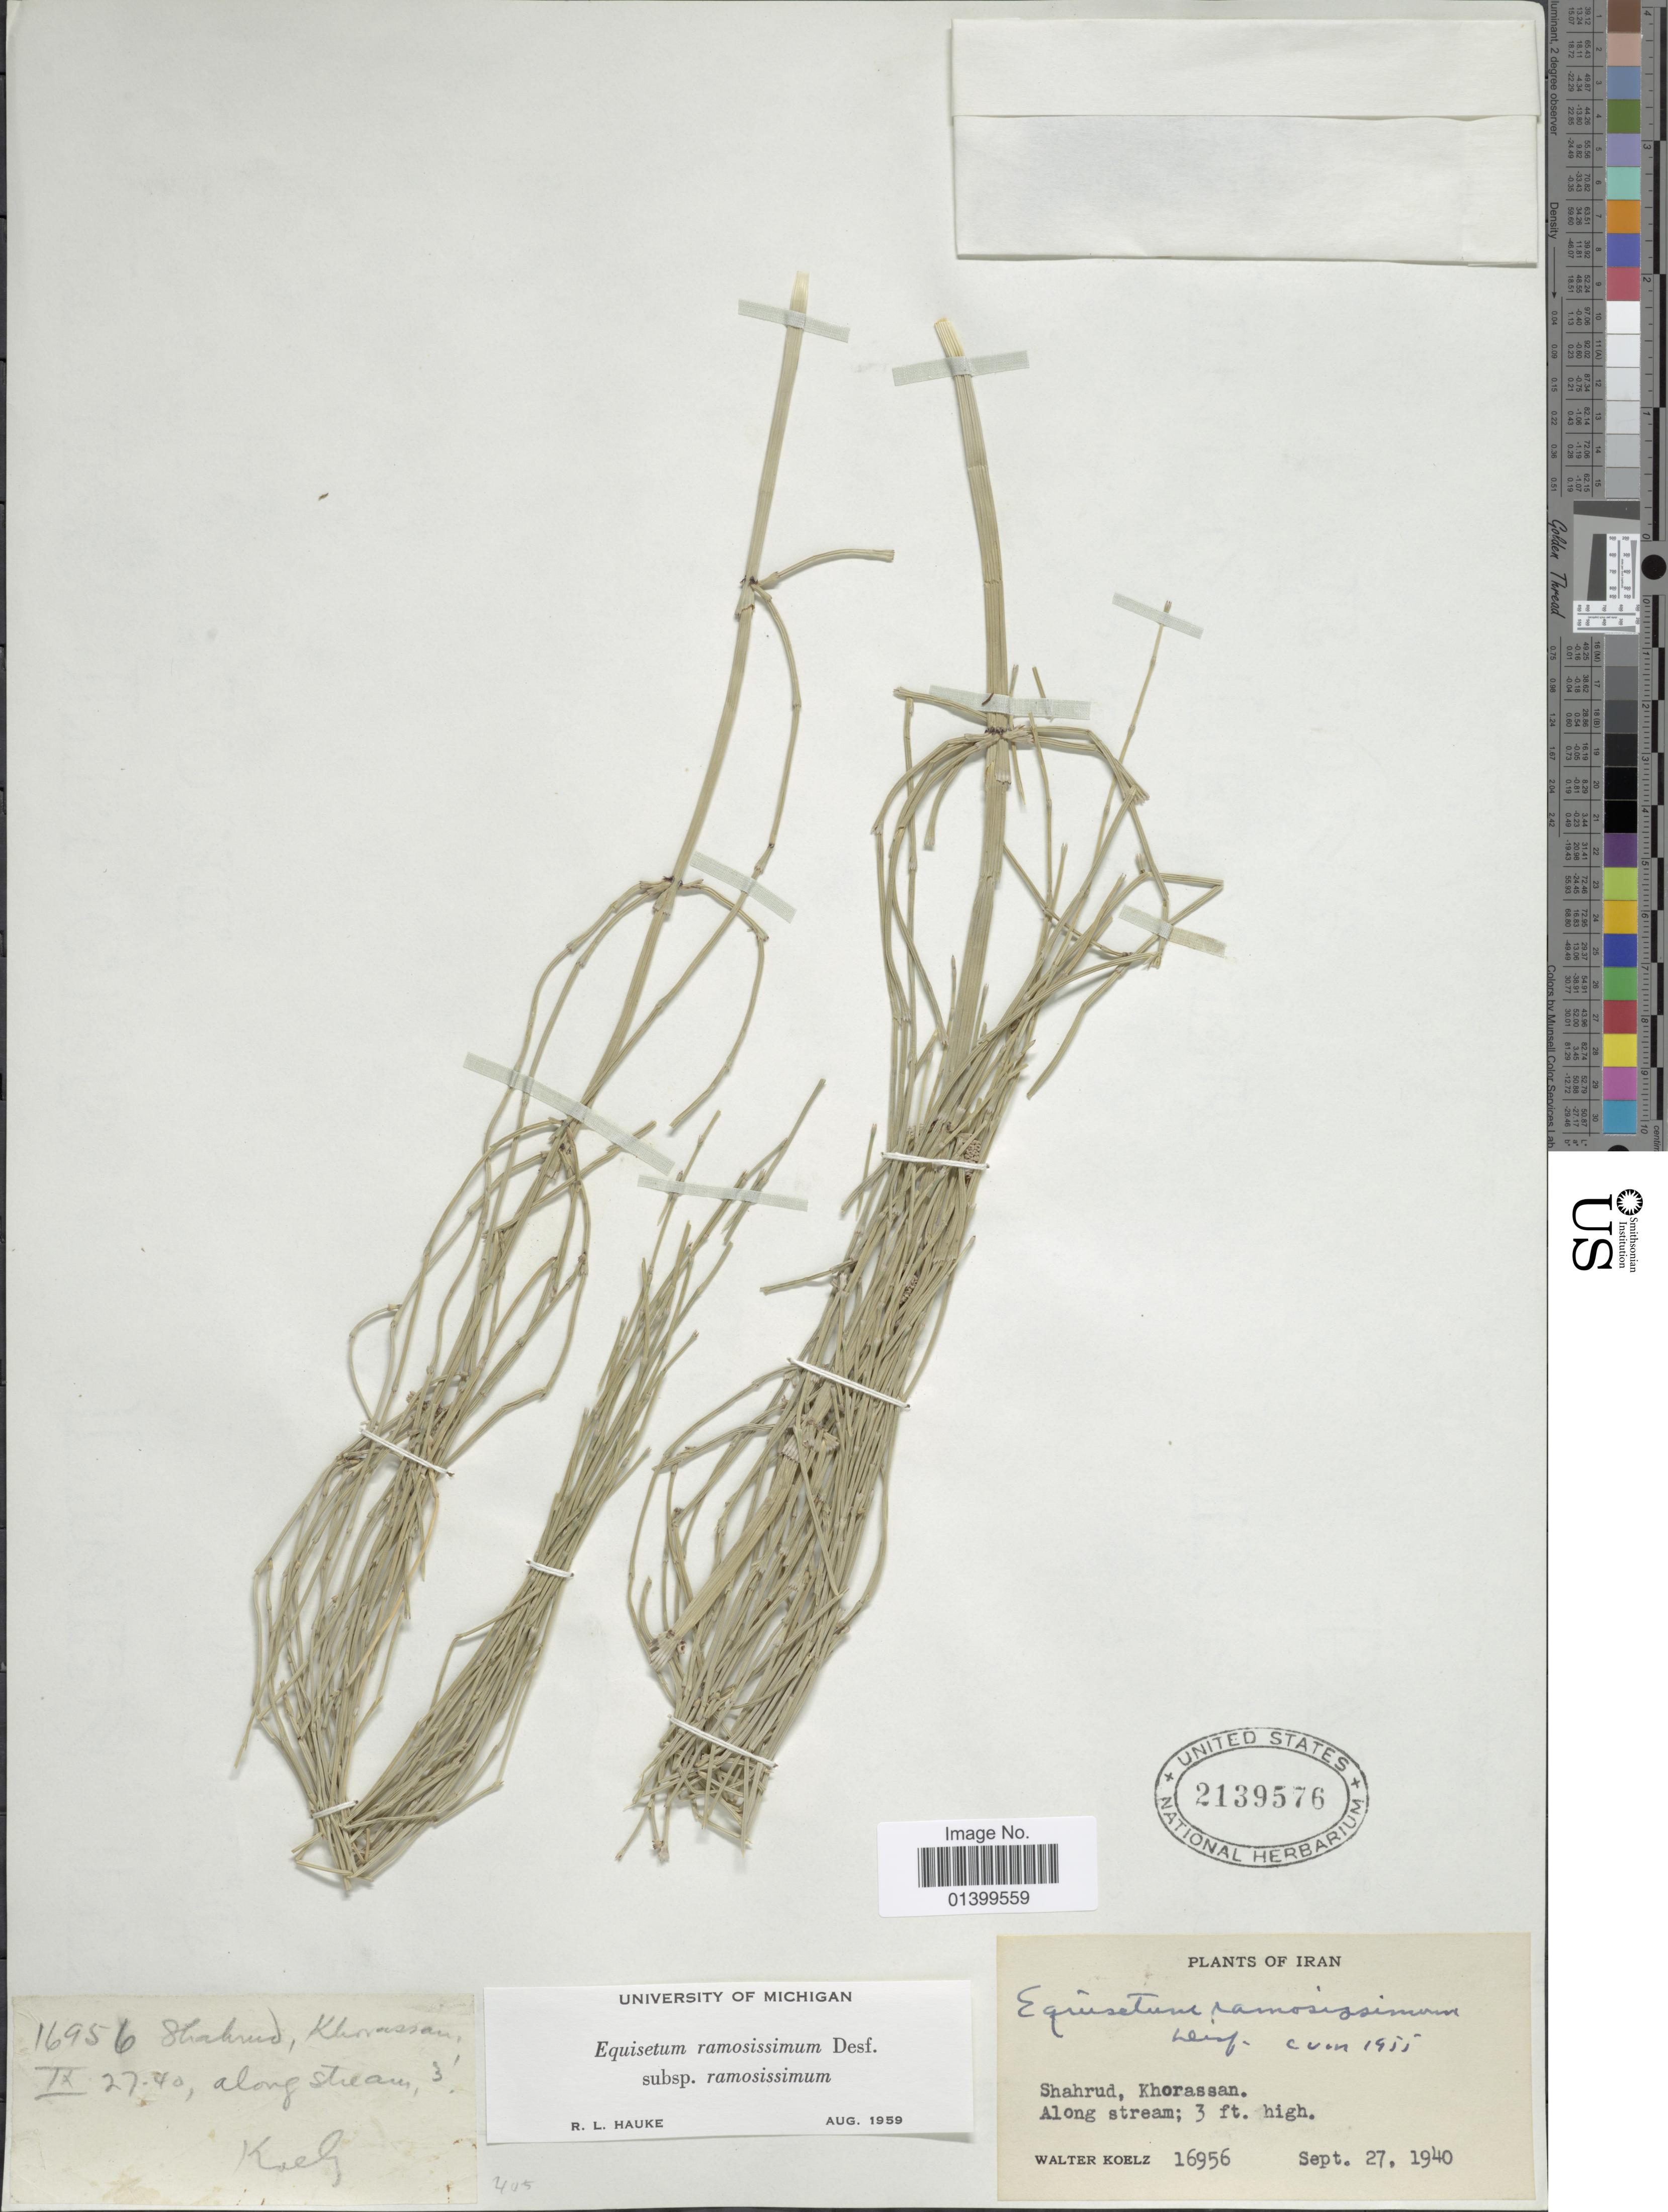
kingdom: Plantae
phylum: Tracheophyta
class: Polypodiopsida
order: Equisetales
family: Equisetaceae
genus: Equisetum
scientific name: Equisetum ramosissimum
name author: Desf.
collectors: W. N. Koelz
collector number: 16956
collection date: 1940-09-27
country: Iran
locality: Shahrud, Khorassan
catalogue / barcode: US 2139576